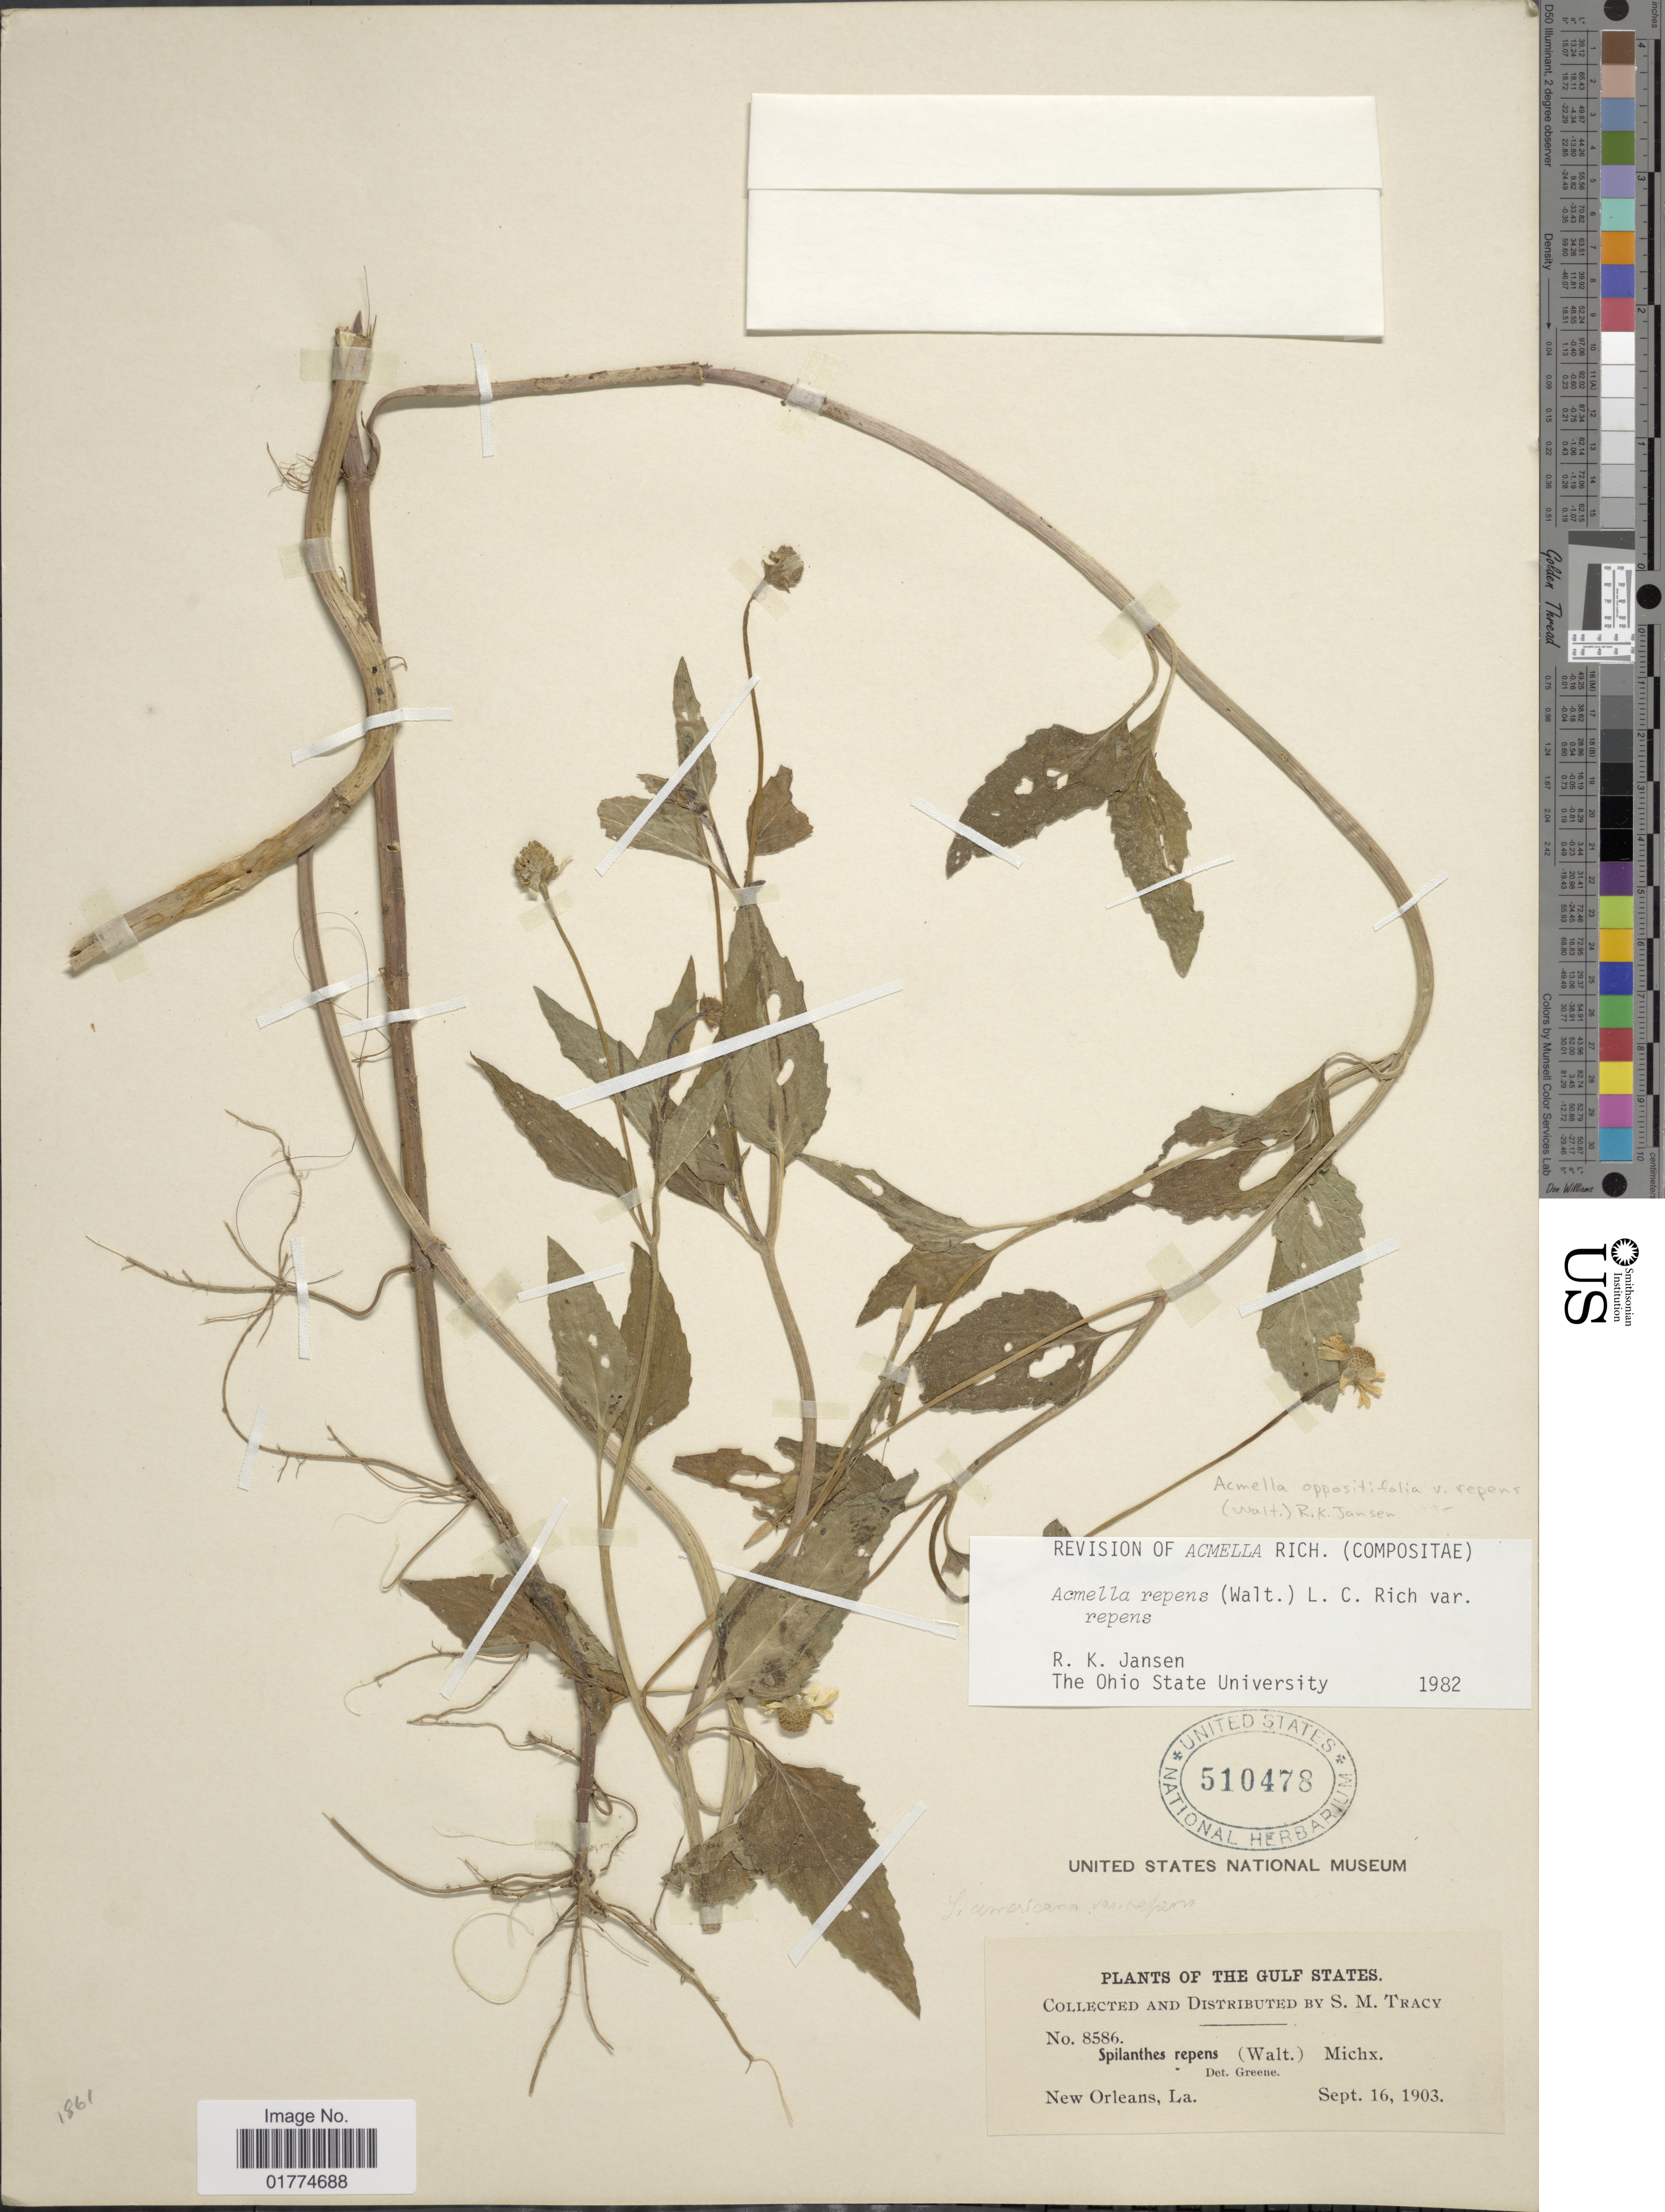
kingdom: Plantae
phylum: Tracheophyta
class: Magnoliopsida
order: Asterales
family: Asteraceae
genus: Acmella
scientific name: Acmella oppositifolia var. repens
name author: (Walter) R.K. Jansen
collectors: S. M. Tracy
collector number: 8586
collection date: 1903-09-16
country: United States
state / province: Louisiana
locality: Gulf States, New Orleans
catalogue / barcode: US 510478